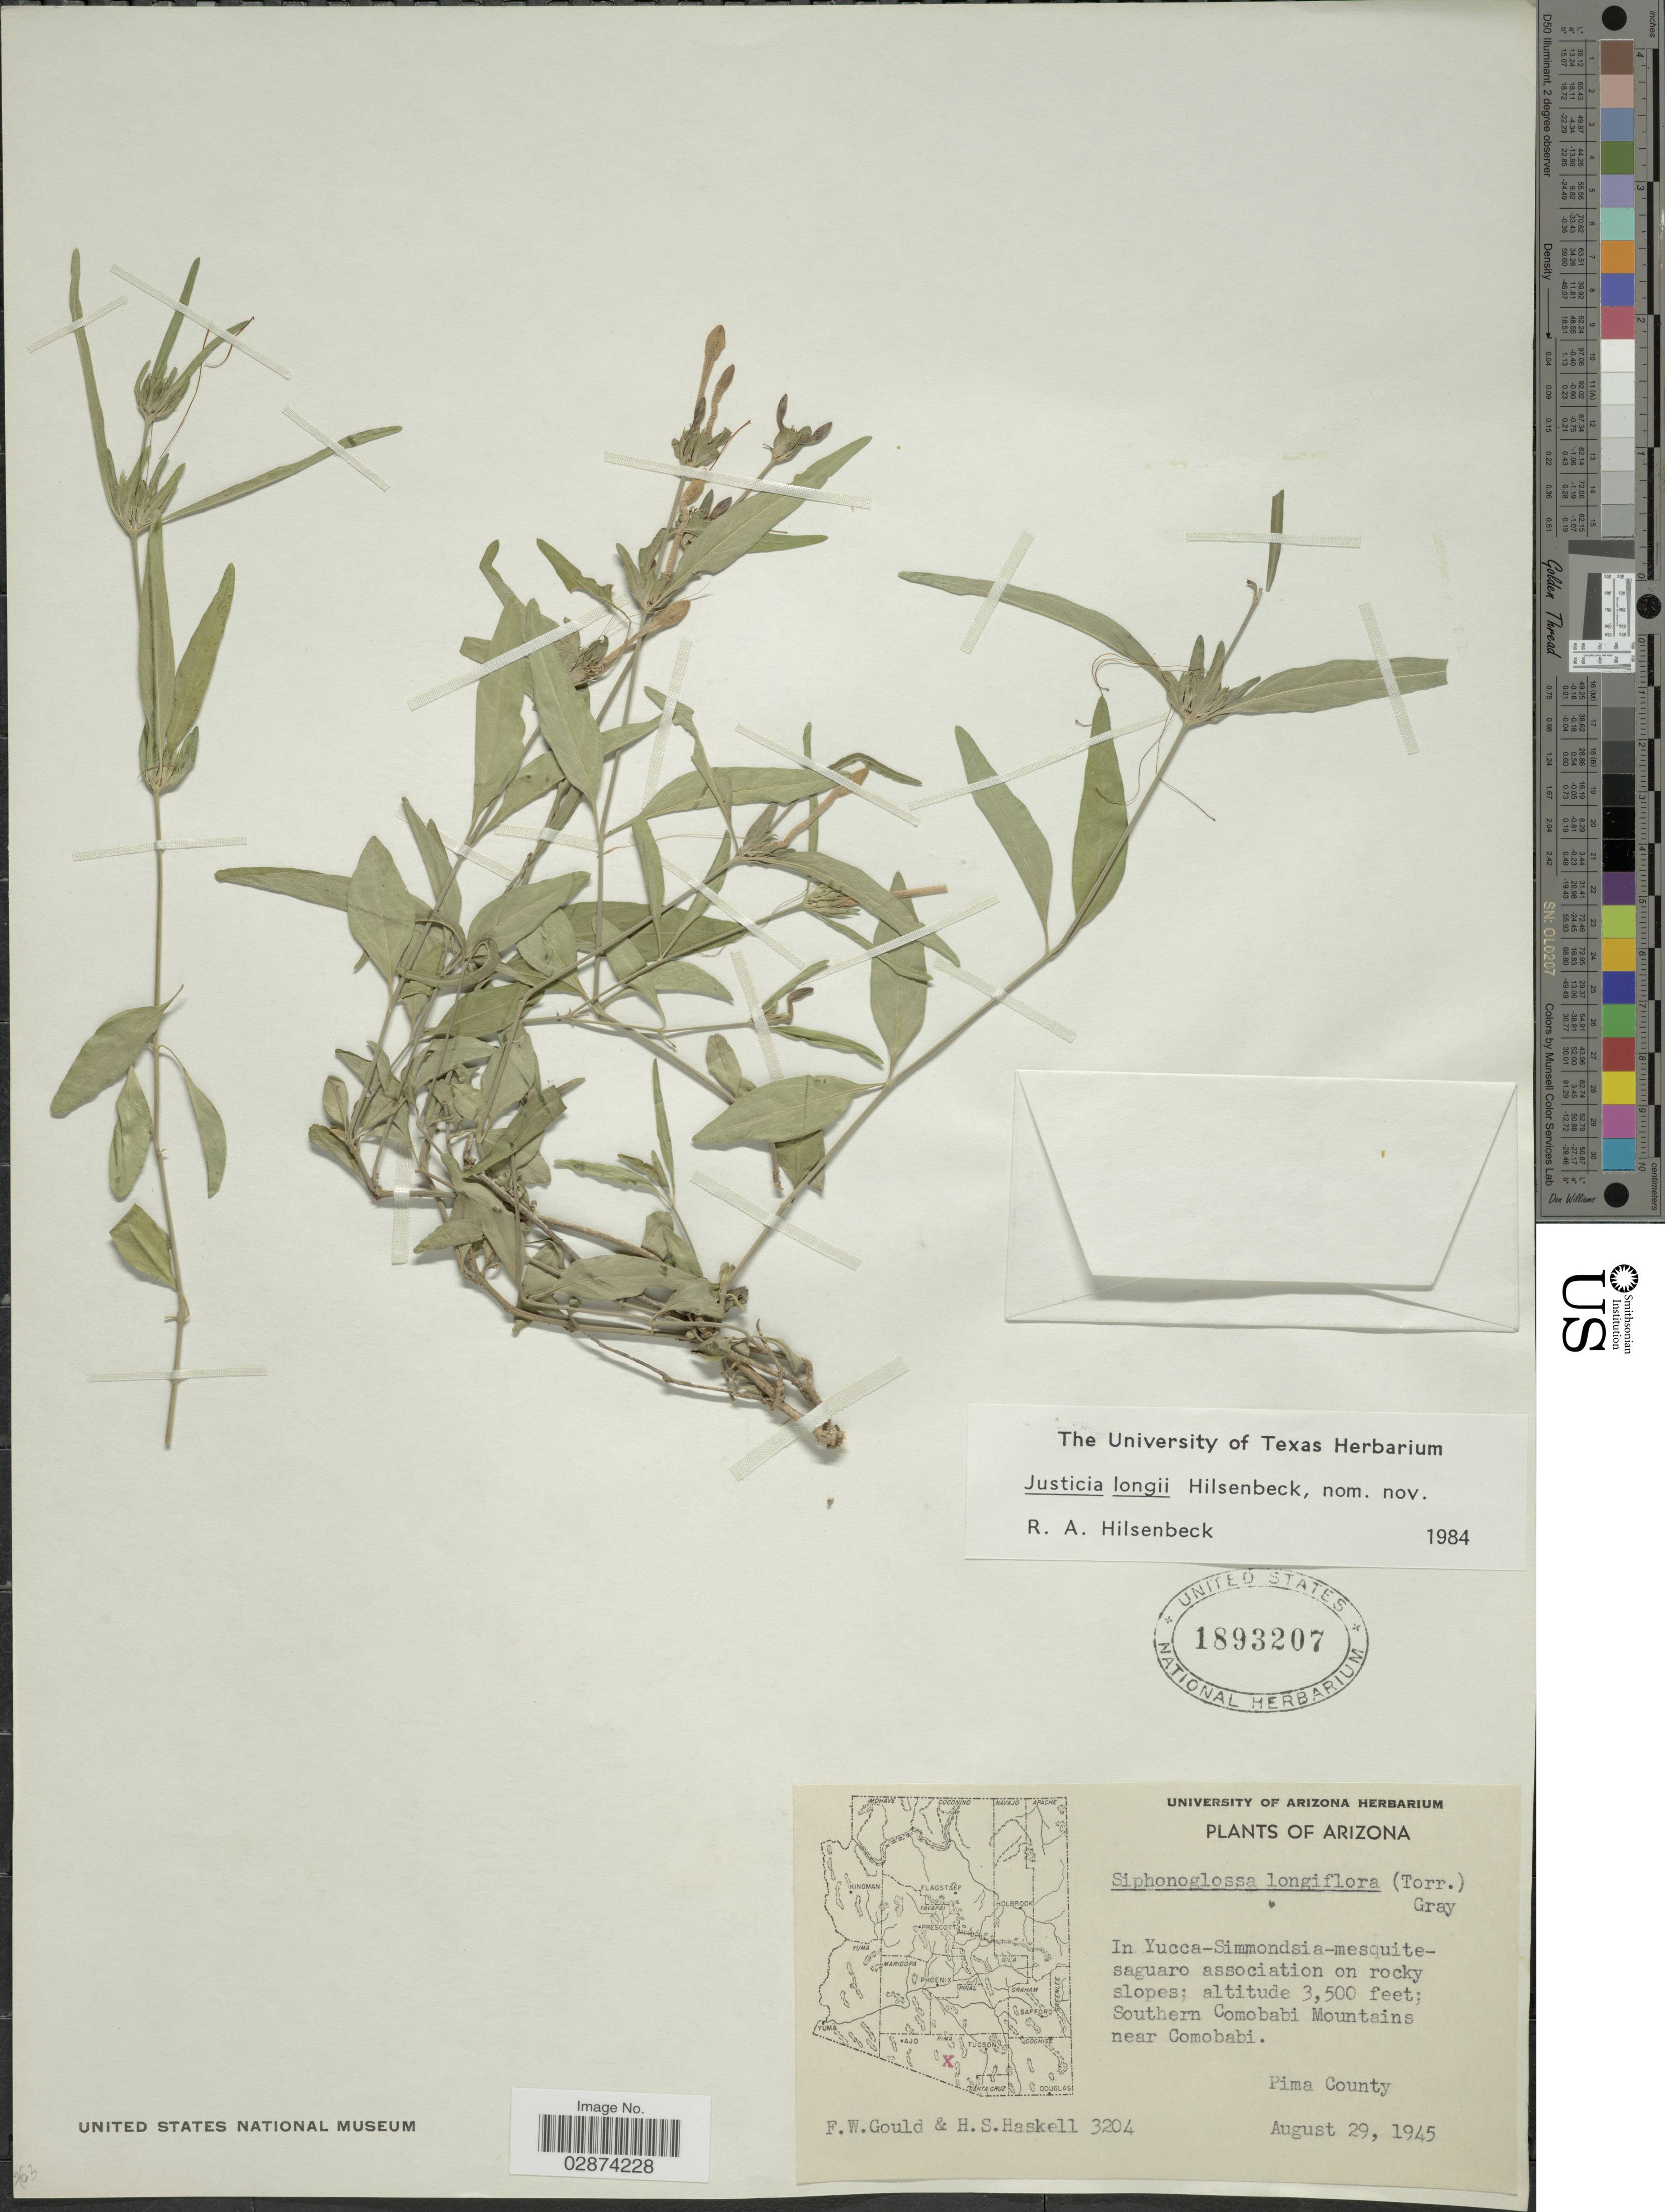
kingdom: Plantae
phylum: Tracheophyta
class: Magnoliopsida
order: Lamiales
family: Acanthaceae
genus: Justicia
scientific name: Justicia longii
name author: Hilsenb.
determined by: Fisher, Amanda, (LOB), California State University, Long Beach (UNITED STATES)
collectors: F. W. Gould & H. Haskell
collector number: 3204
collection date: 1945-08-29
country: United States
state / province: Arizona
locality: Southern Comobabi Mountains near Comobabi. Pima County.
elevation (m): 1067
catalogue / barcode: US 1893207